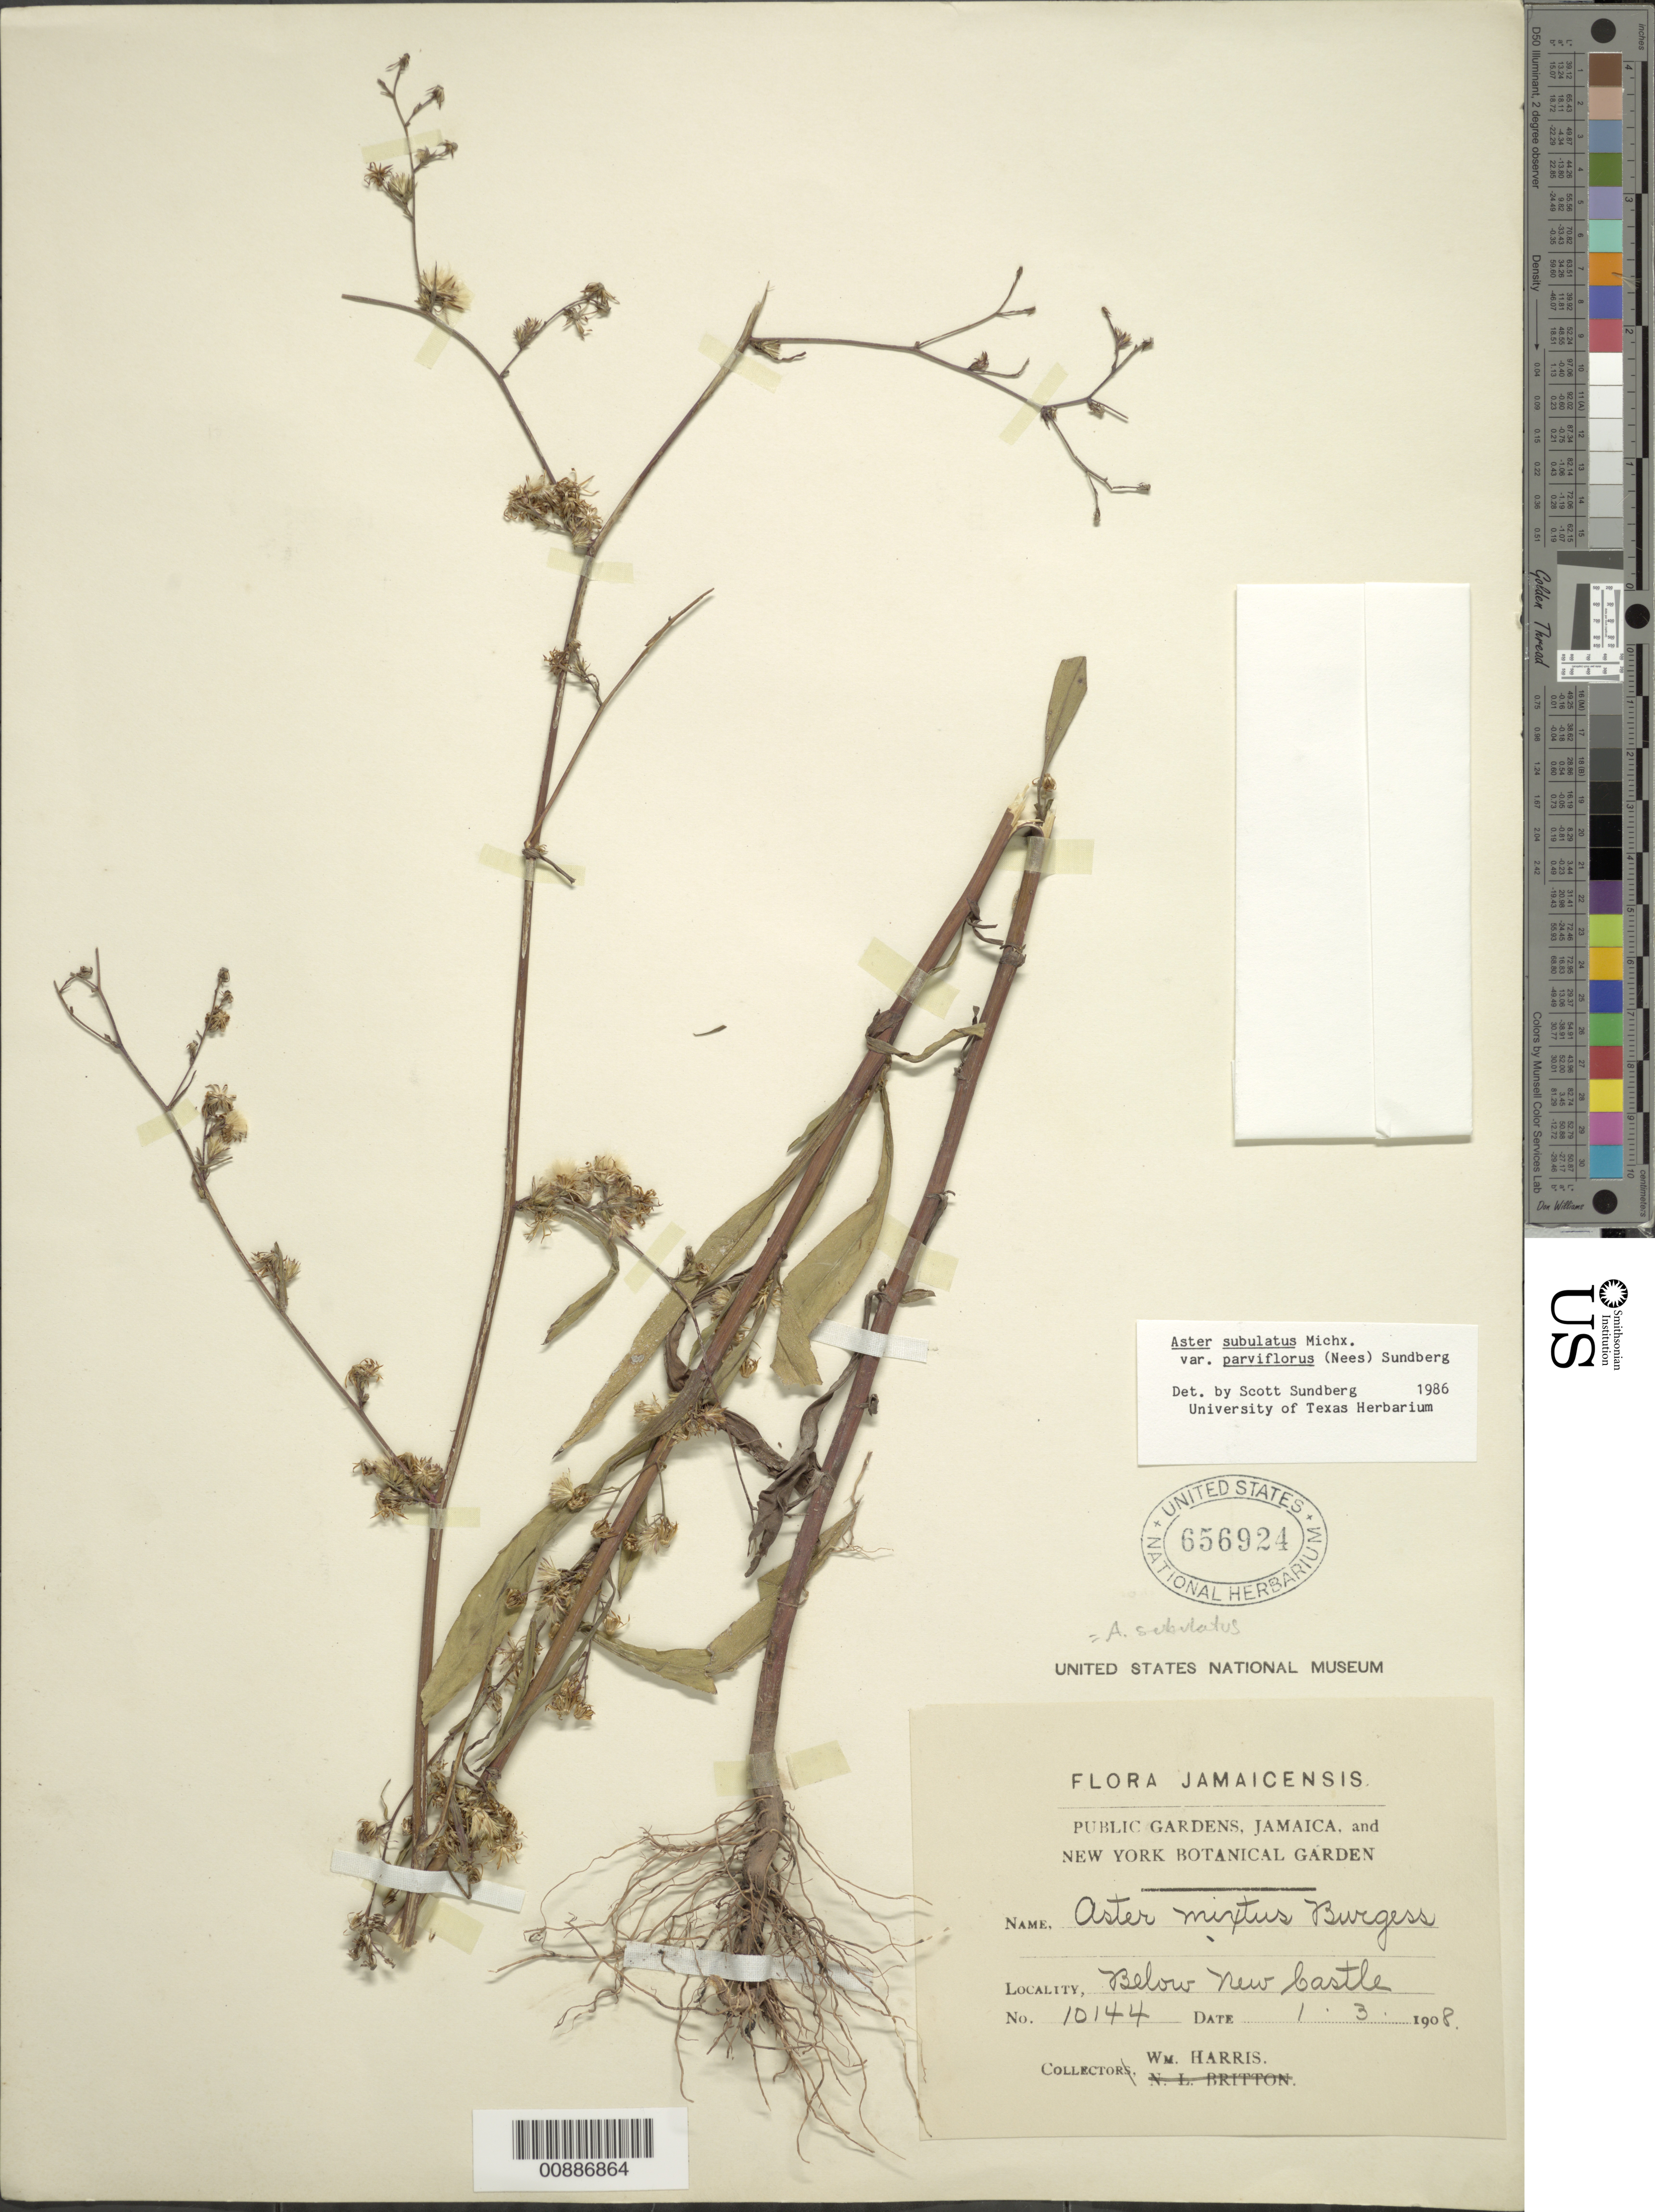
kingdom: Plantae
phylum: Tracheophyta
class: Magnoliopsida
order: Asterales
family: Asteraceae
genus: Symphyotrichum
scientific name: Symphyotrichum subulatum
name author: (Michx.) G.L. Nesom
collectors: W. H. Harris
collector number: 10144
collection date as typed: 01 Mar 1908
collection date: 1908-03-01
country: Jamaica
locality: Below New Castle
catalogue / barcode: US 656924